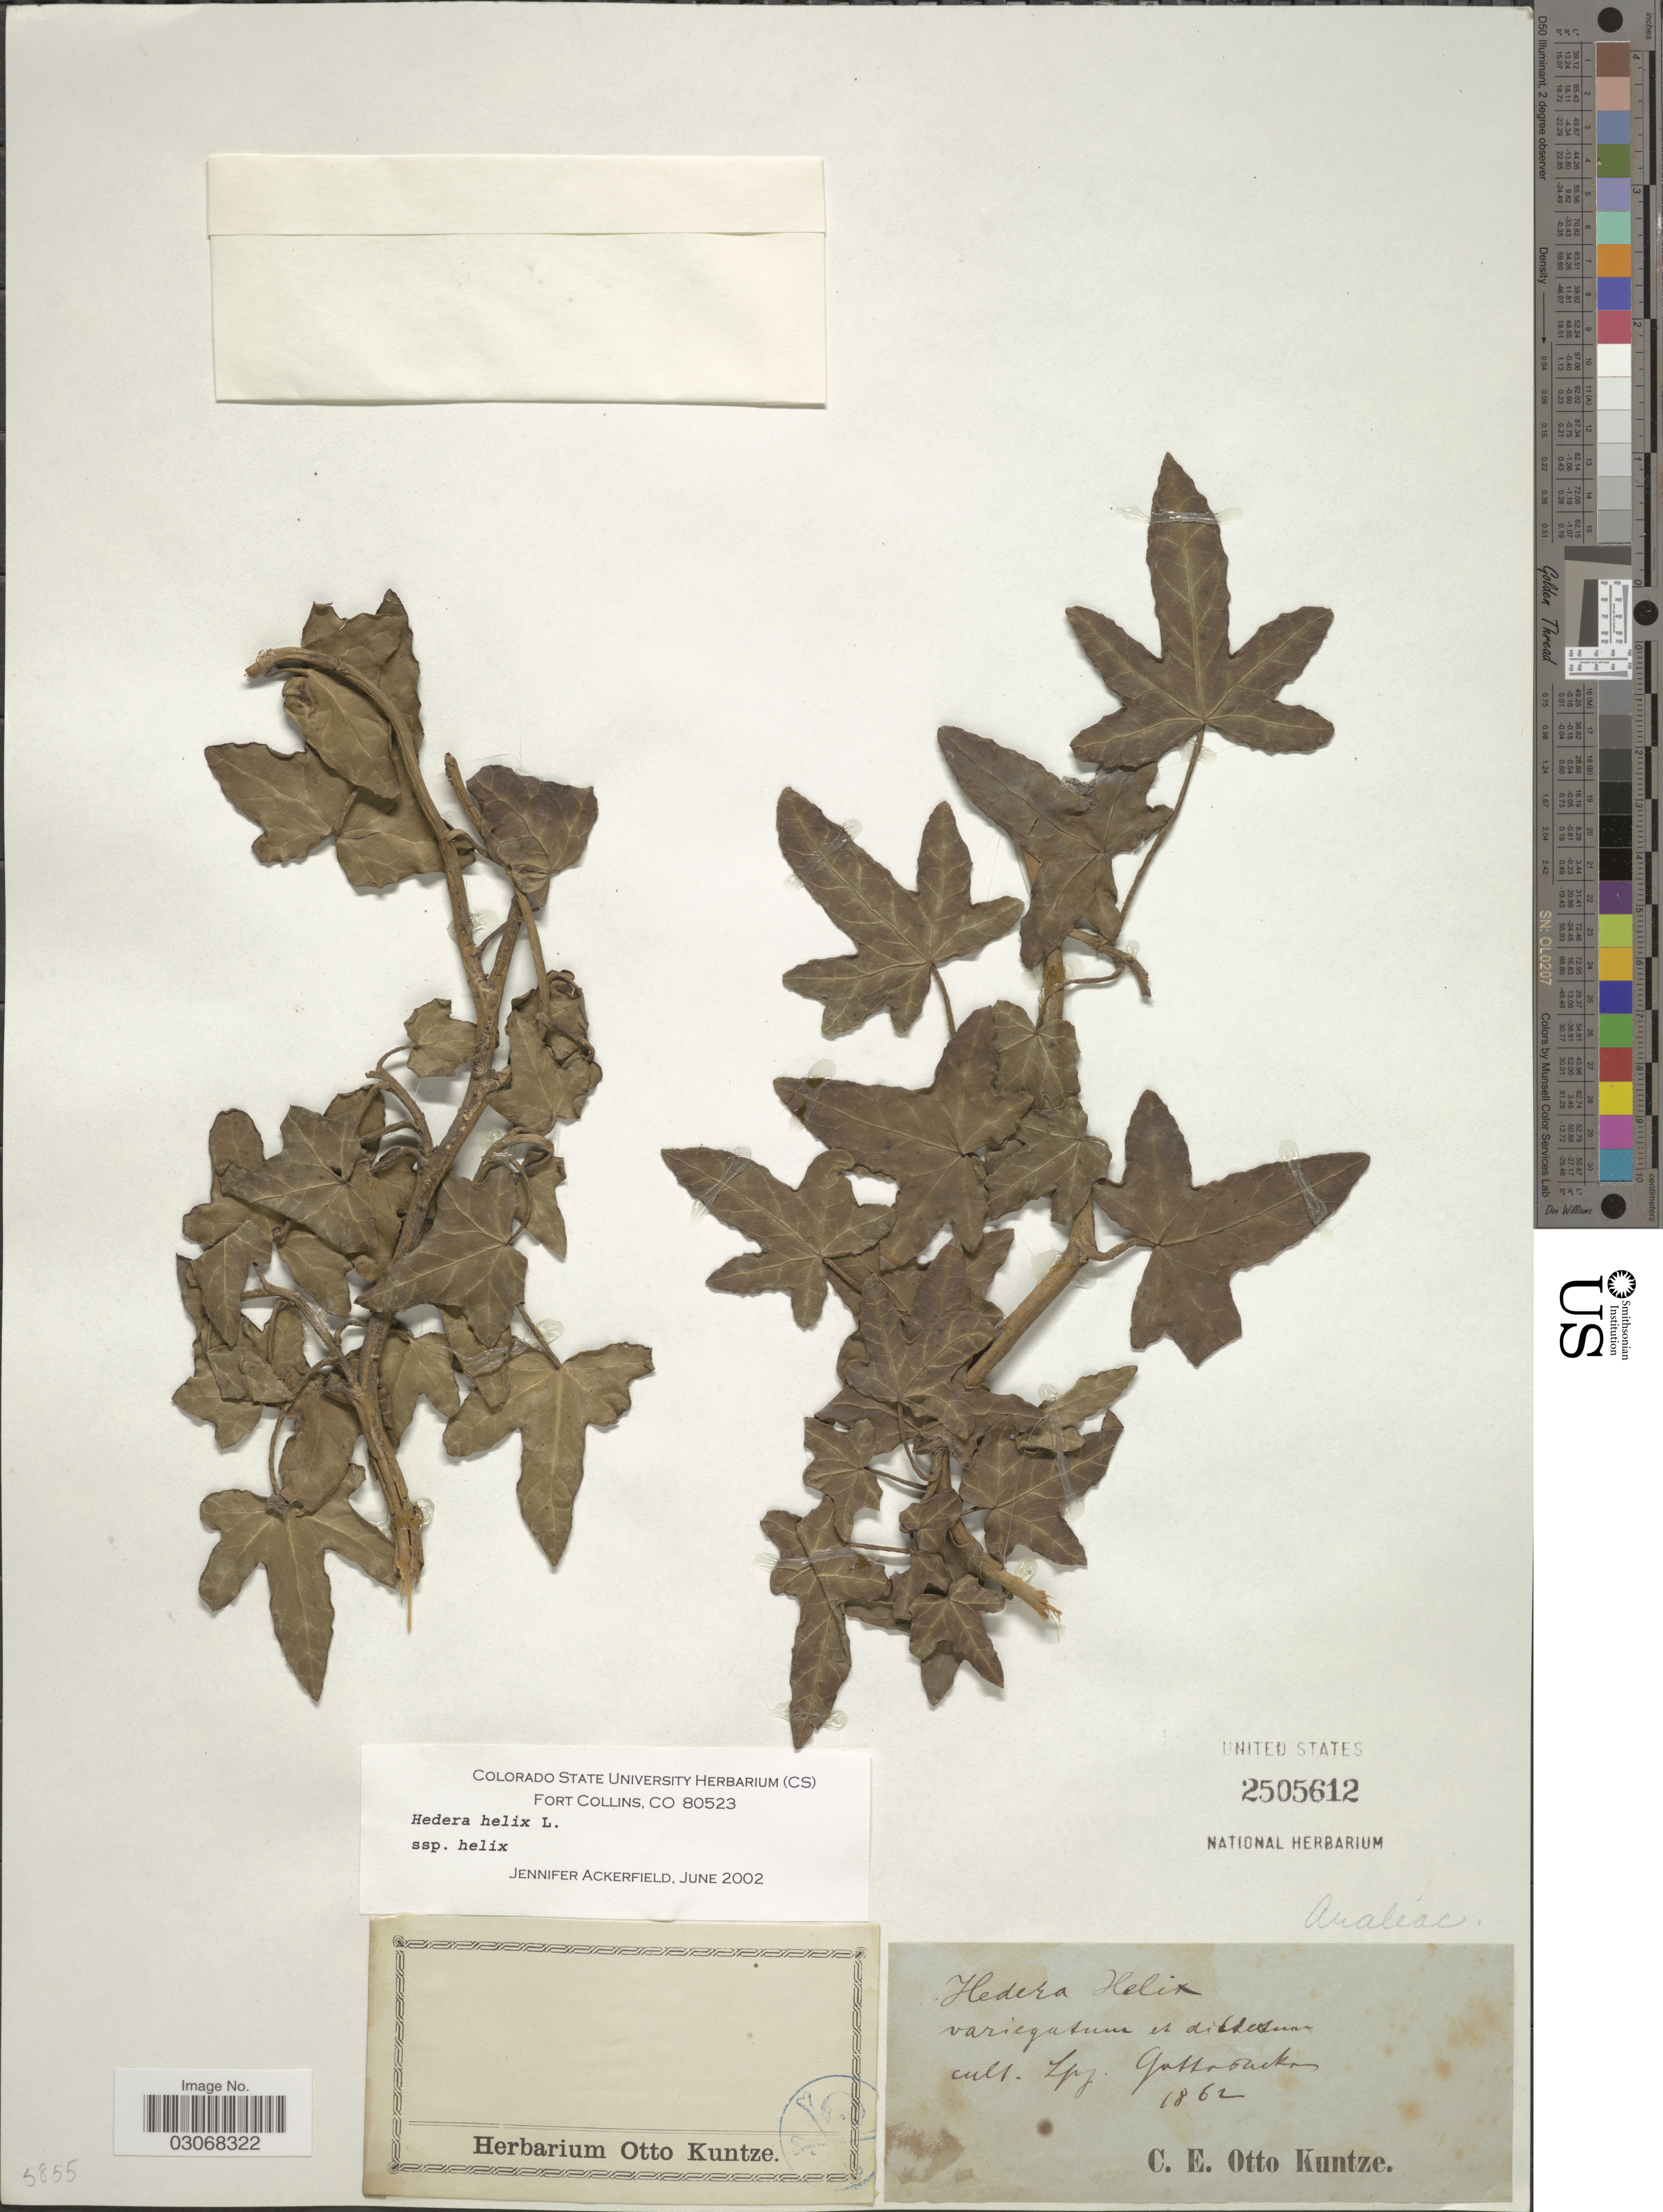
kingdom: Plantae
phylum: Tracheophyta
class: Magnoliopsida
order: Apiales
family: Araliaceae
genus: Hedera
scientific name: Hedera helix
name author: L.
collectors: C.E.O. Kuntze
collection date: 1862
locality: Cult. Lpj [interpreted]. Gottesacker.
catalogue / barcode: US 2505612